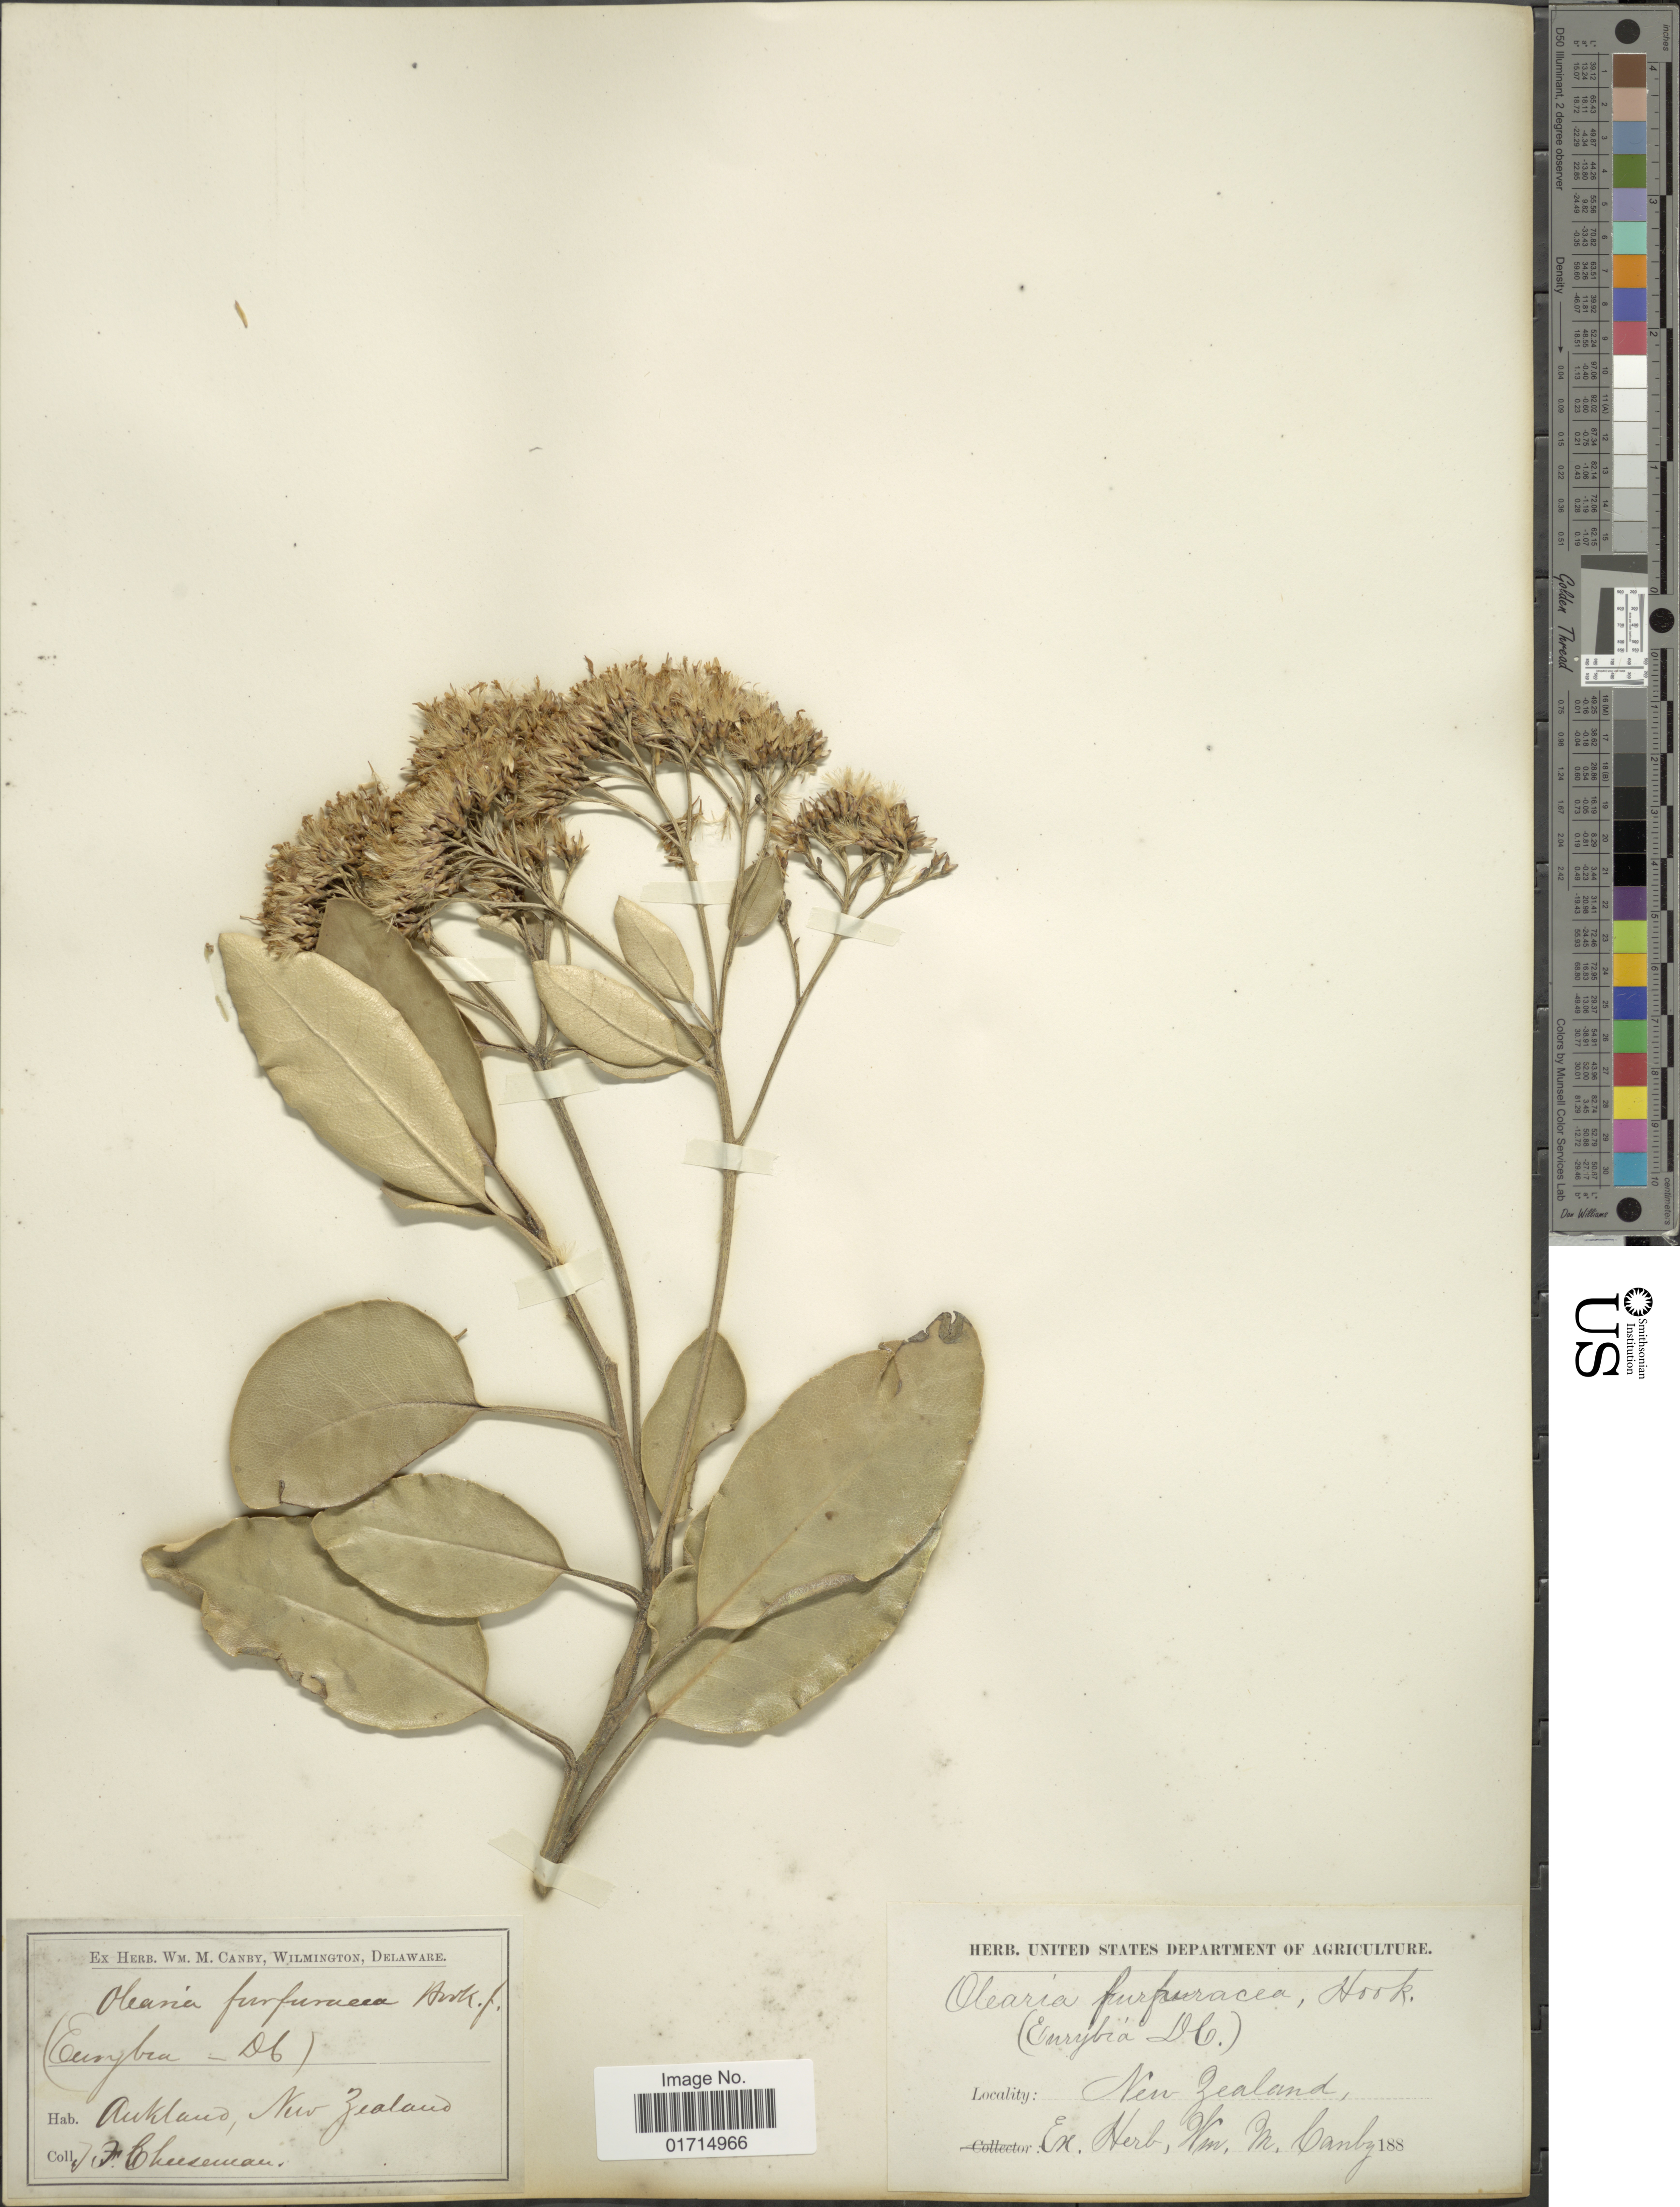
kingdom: Plantae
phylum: Tracheophyta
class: Magnoliopsida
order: Asterales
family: Asteraceae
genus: Olearia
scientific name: Olearia furfuracea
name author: (A. Rich.) Hook. f.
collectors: T. F. Cheeseman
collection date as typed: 188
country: New Zealand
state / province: Auckland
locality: Auckland, New Zeeland